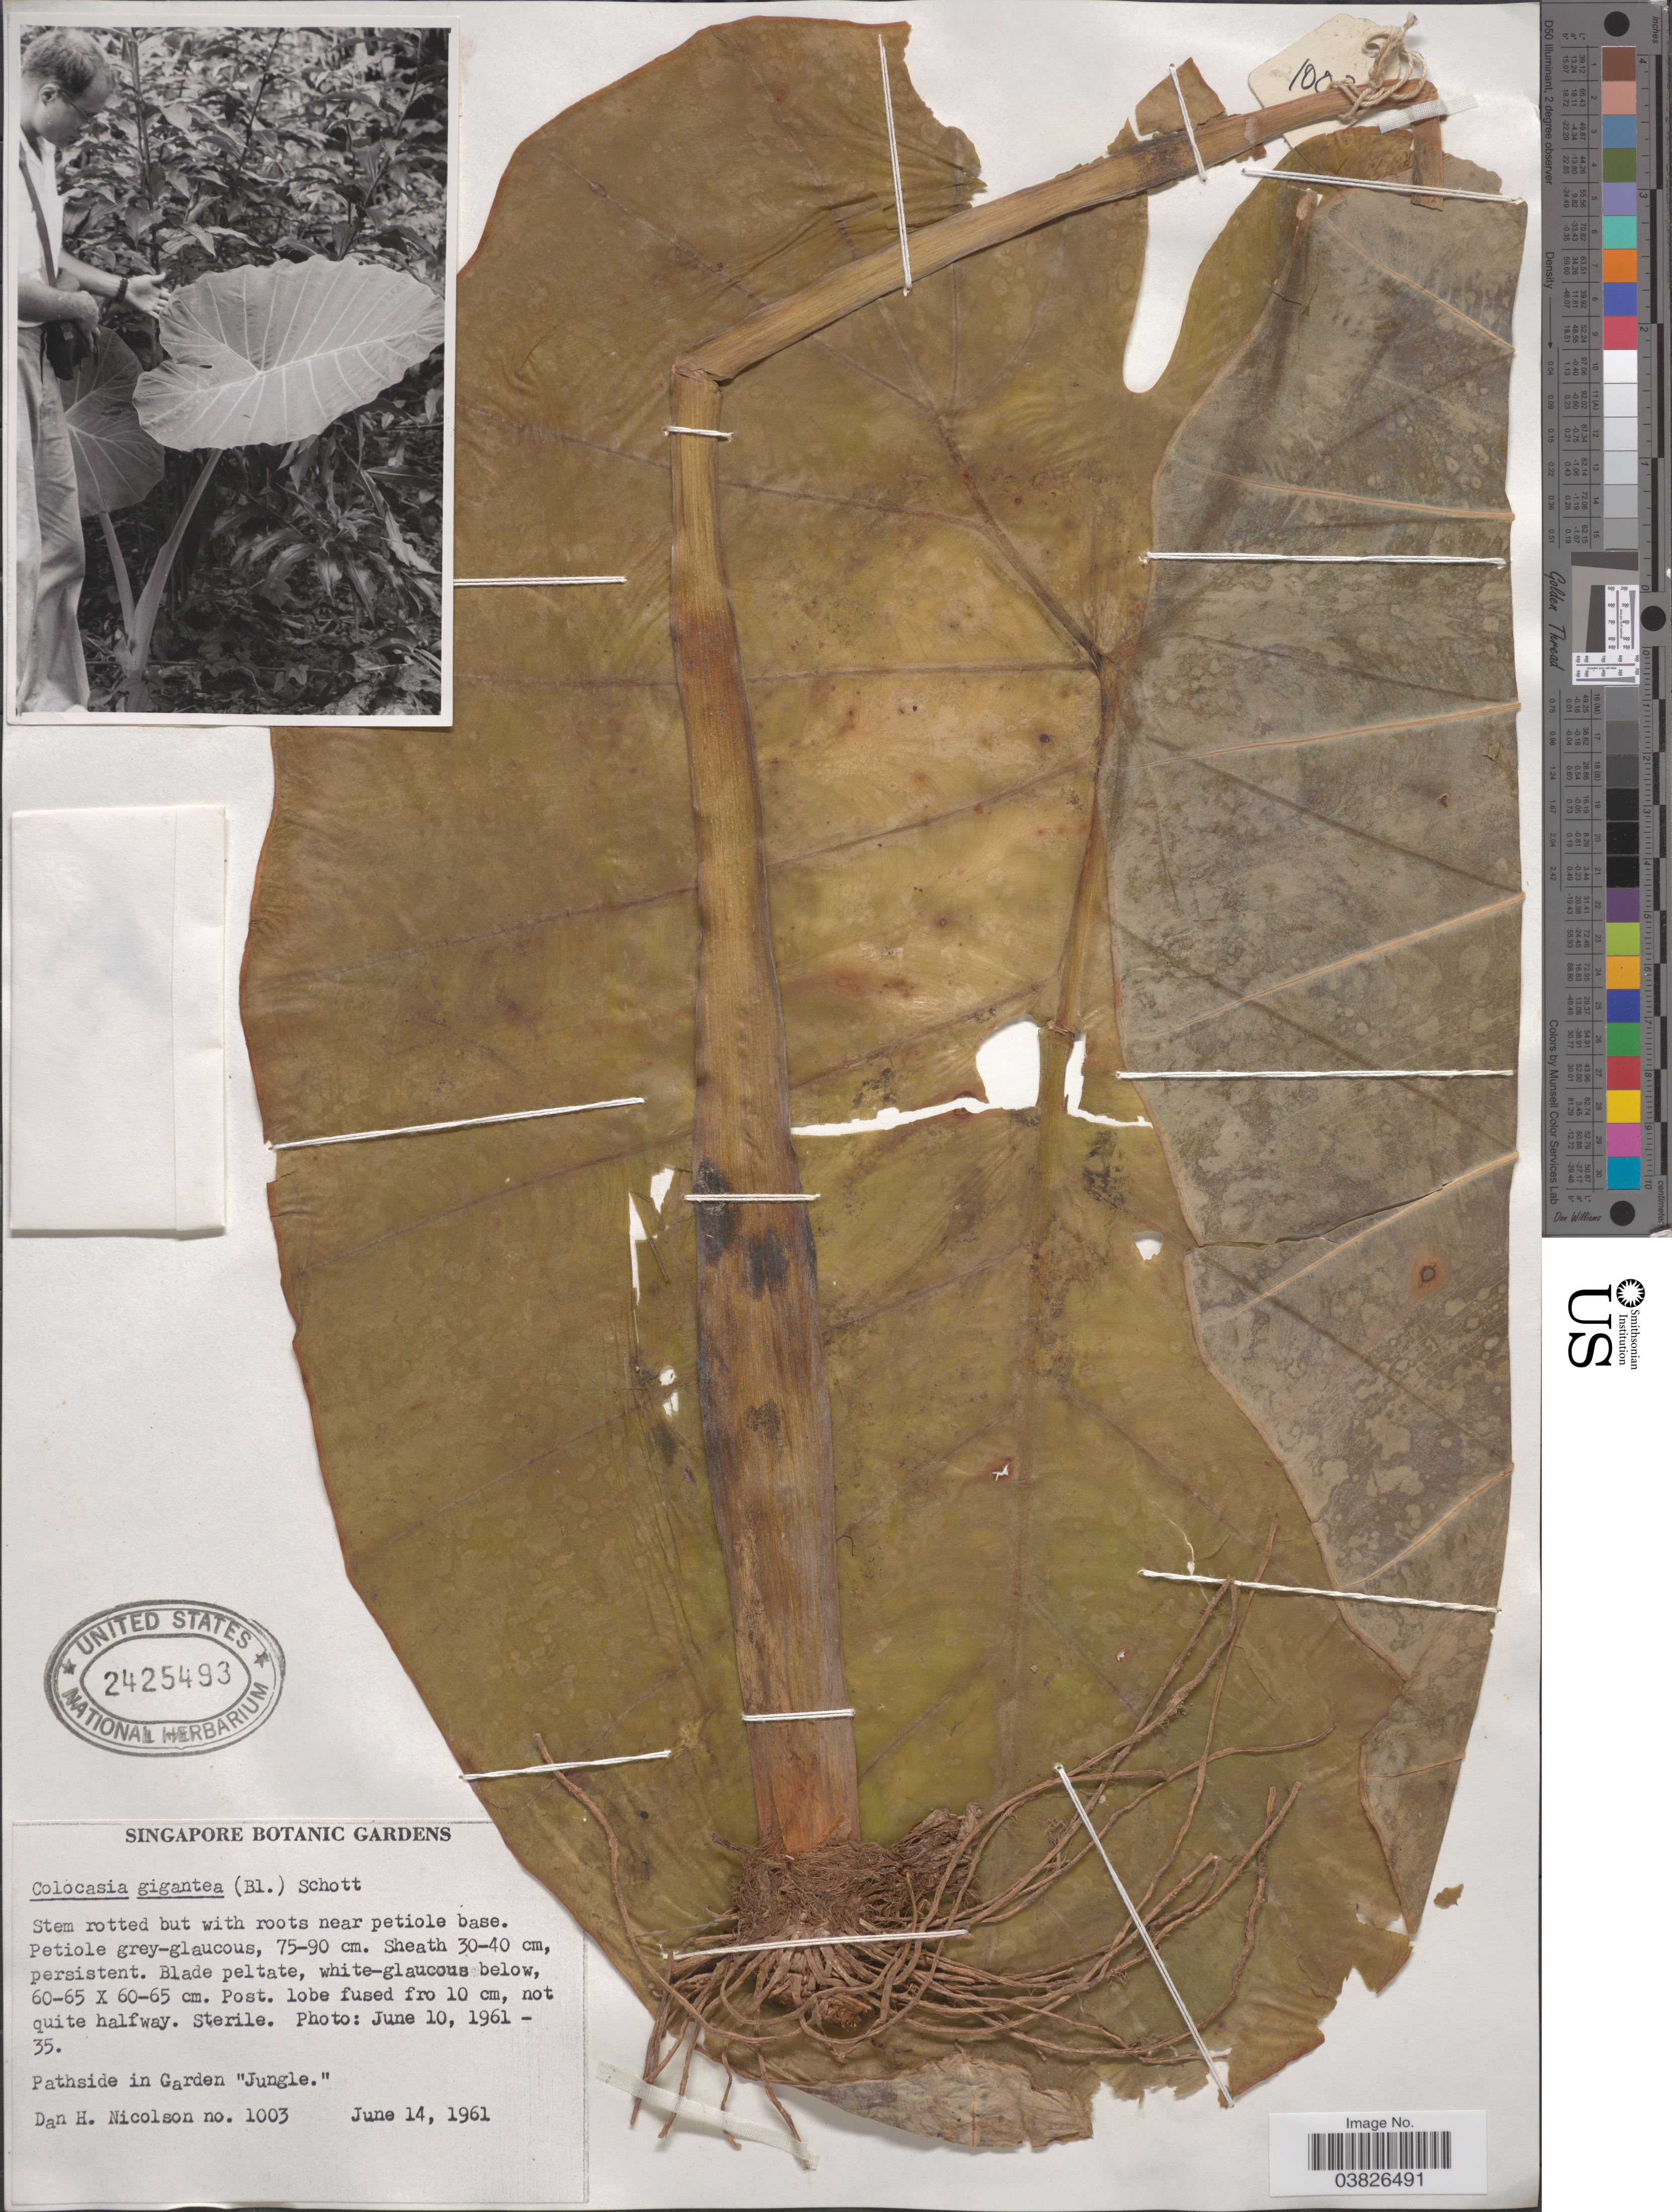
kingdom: Plantae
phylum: Tracheophyta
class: Liliopsida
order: Alismatales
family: Araceae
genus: Leucocasia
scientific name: Leucocasia gigantea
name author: (Blume) Schott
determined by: Ma, Zheng Xu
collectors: D. H. Nicolson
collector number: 1003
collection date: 1961-06-14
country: Singapore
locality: Singapore Botanic Gardens. Pathside in Garden "Jungle".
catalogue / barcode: US 2425493